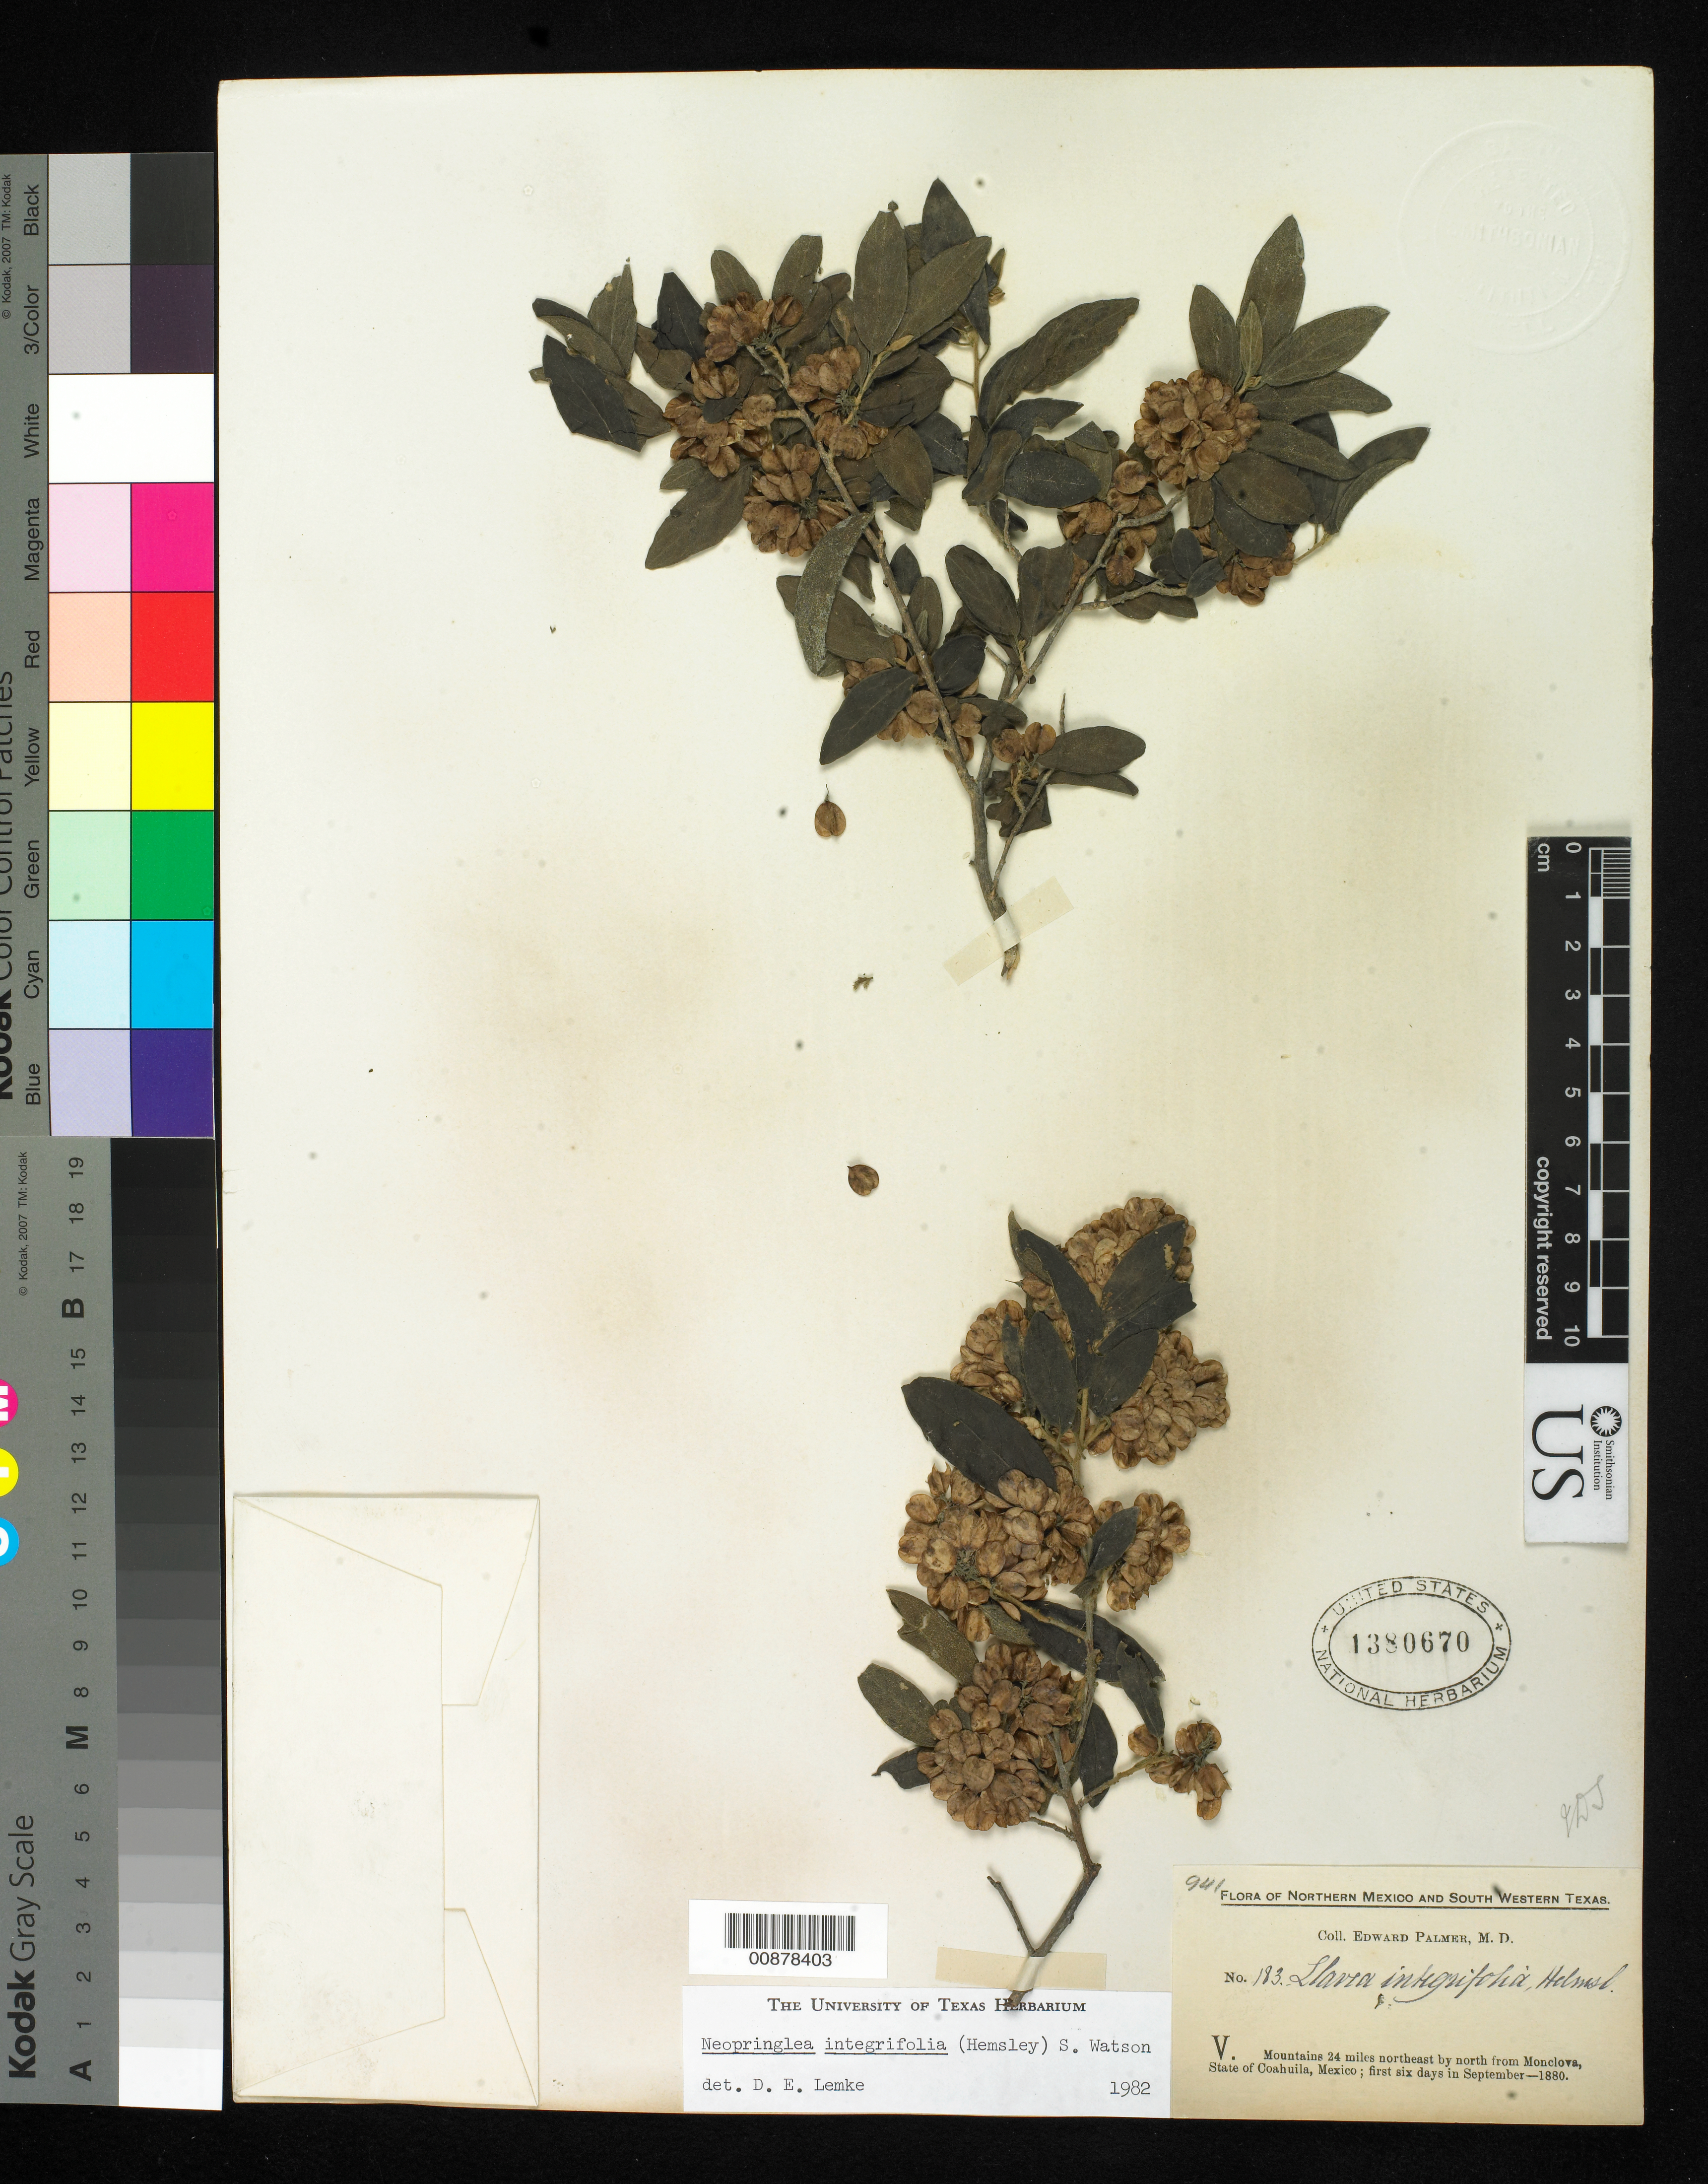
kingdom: Plantae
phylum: Tracheophyta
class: Magnoliopsida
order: Malpighiales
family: Salicaceae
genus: Neopringlea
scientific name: Neopringlea integrifolia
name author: (Hemsl.) S. Watson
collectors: E. Palmer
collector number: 183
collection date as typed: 01 Sep 1880 to 06 Sep 1880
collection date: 1880-09-01/1880-09-06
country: Mexico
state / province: Coahuila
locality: V. Mountains 24 miles northeast by north from Monclova, Coahuila.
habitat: Mountains.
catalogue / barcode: US 1380670